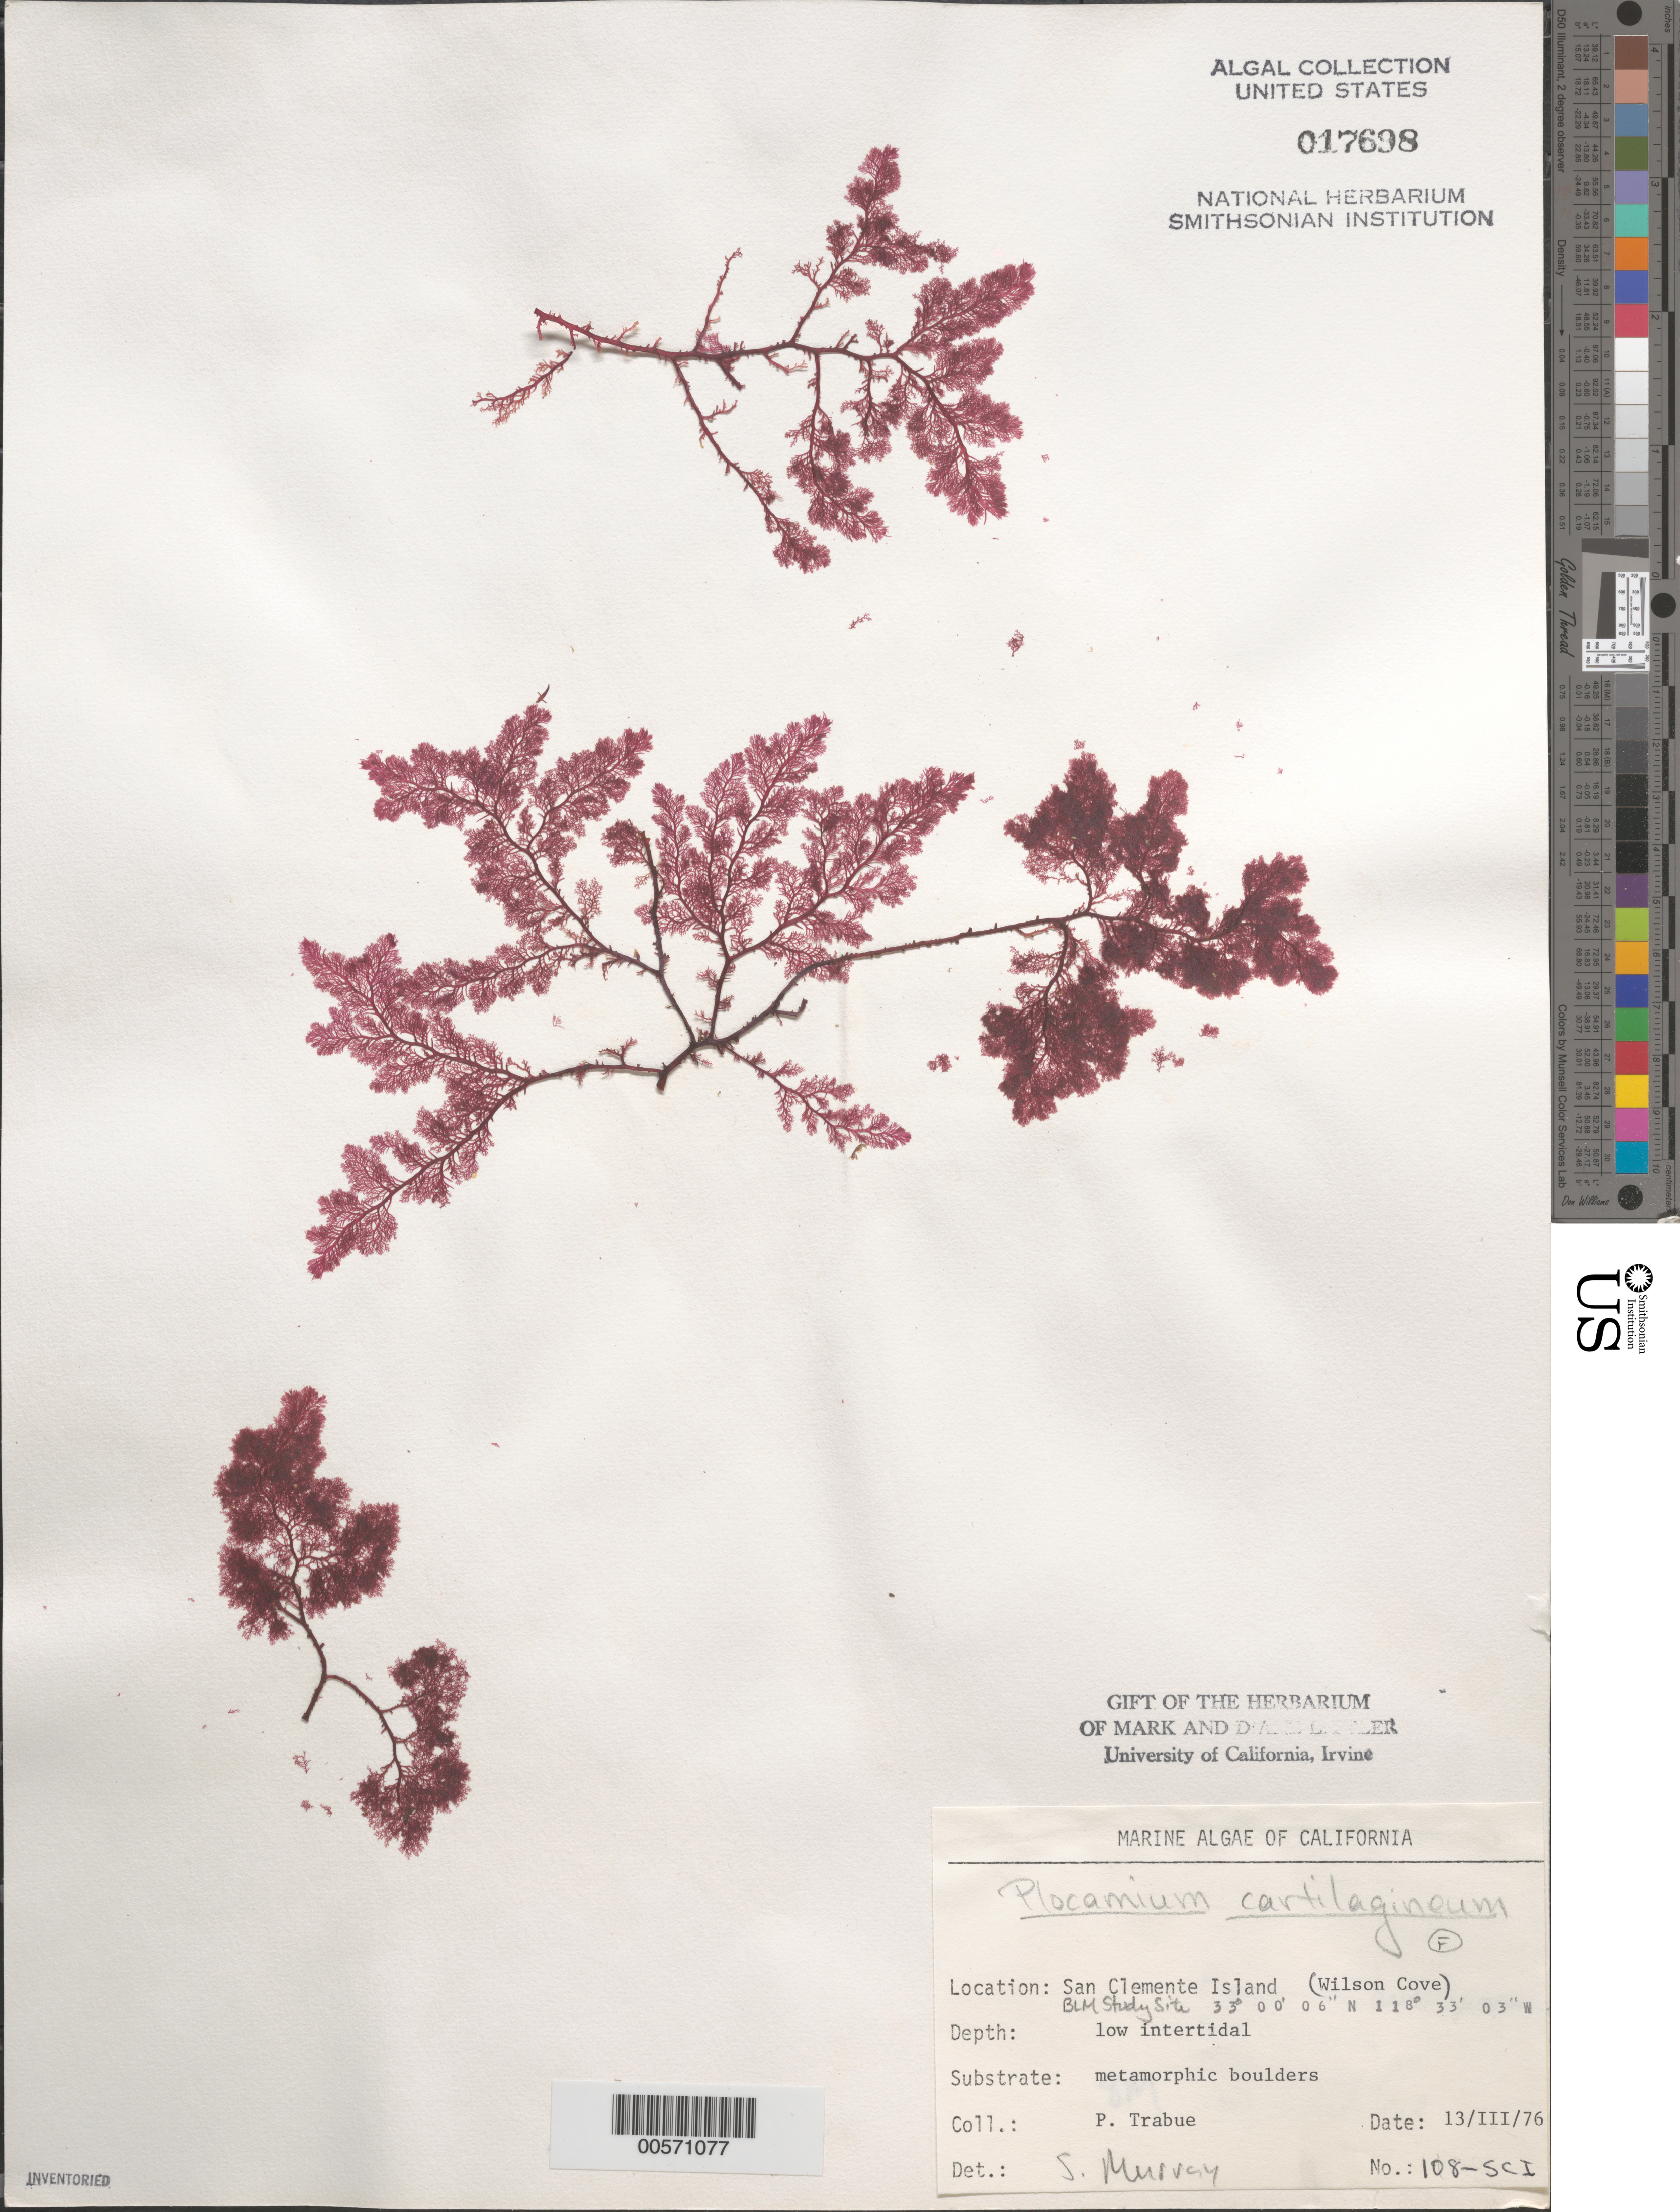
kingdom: Plantae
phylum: Rhodophyta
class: Florideophyceae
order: Plocamiales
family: Plocamiaceae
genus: Plocamium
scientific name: Plocamium cartilagineum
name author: (L.) P.S. Dixon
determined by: Murray, S. N.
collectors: P. J. Trabue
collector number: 108-sci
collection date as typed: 13 Mar 1976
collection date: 1976-03-13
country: United States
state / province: California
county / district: Los Angeles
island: San Clemente Island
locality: Wilson Cove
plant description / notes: BLM-SOCALBIGHT Rocky Intertidal Survey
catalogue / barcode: US 17698